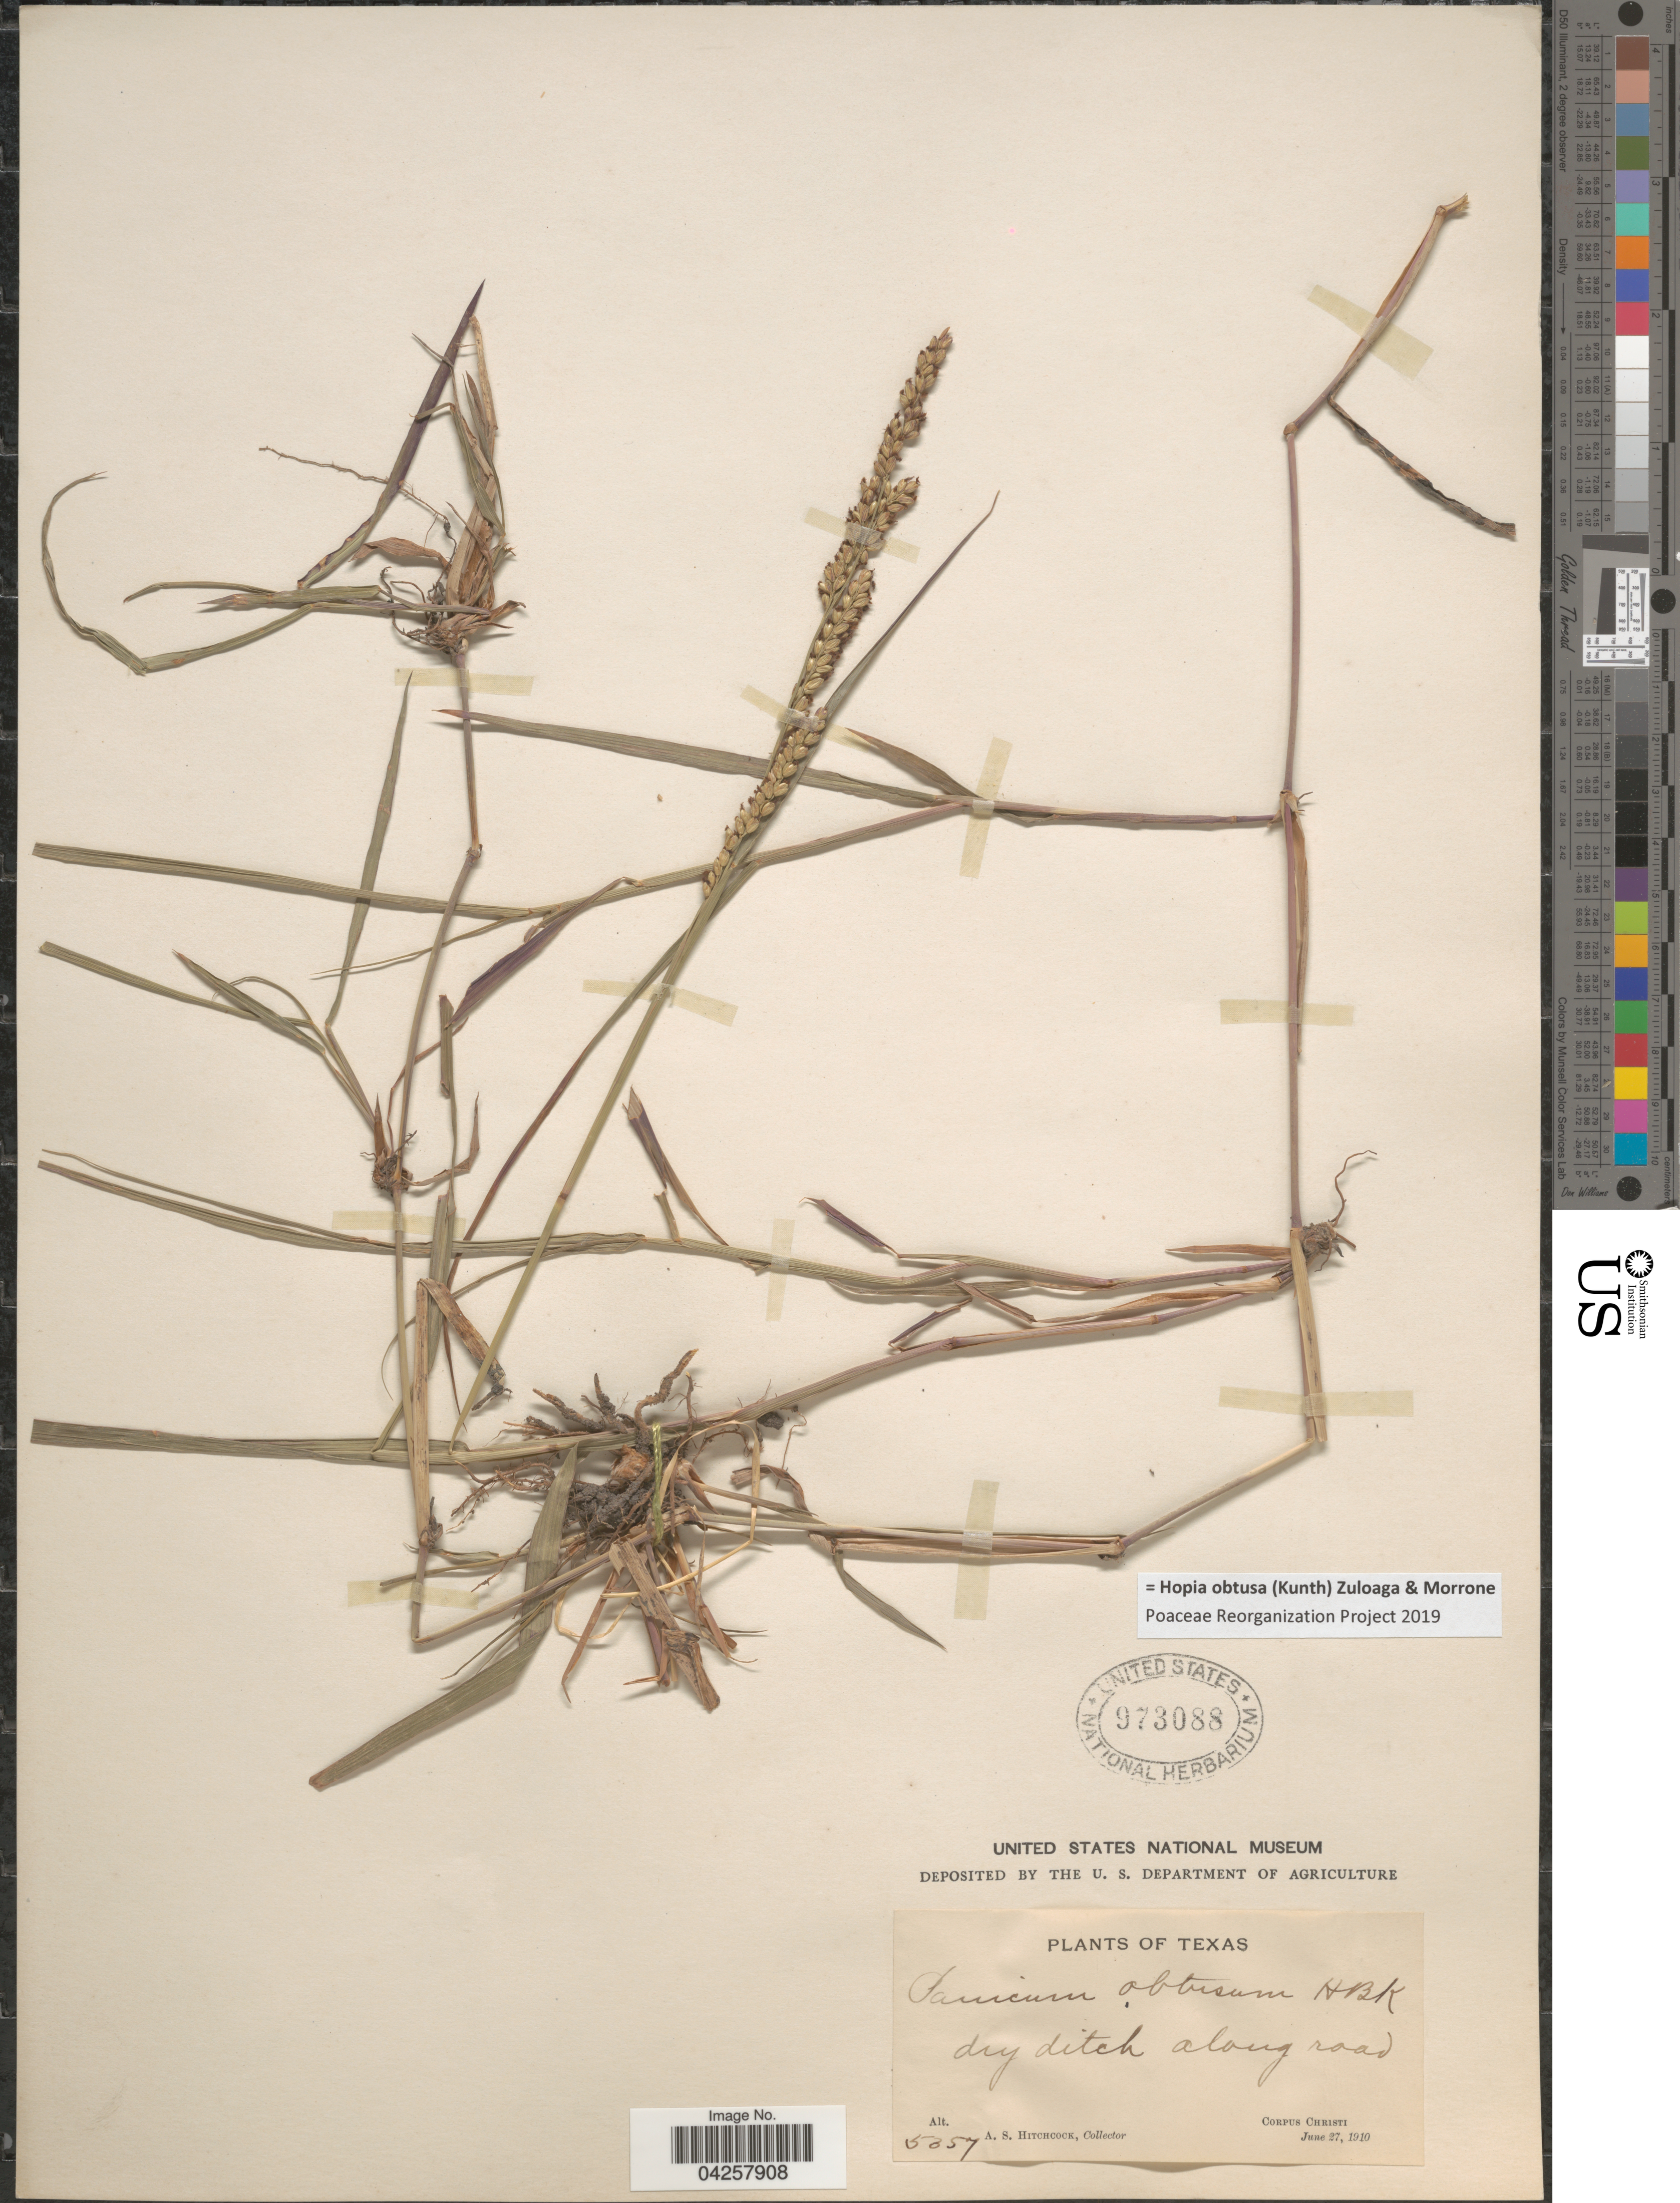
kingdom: Plantae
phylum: Tracheophyta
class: Liliopsida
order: Poales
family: Poaceae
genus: Hopia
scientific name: Hopia obtusa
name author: (Kunth) Zuloaga & Morrone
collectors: A. S. Hitchcock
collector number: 5357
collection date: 1910-06-27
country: United States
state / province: Texas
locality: Along road. Corpus Christi.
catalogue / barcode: US 973088